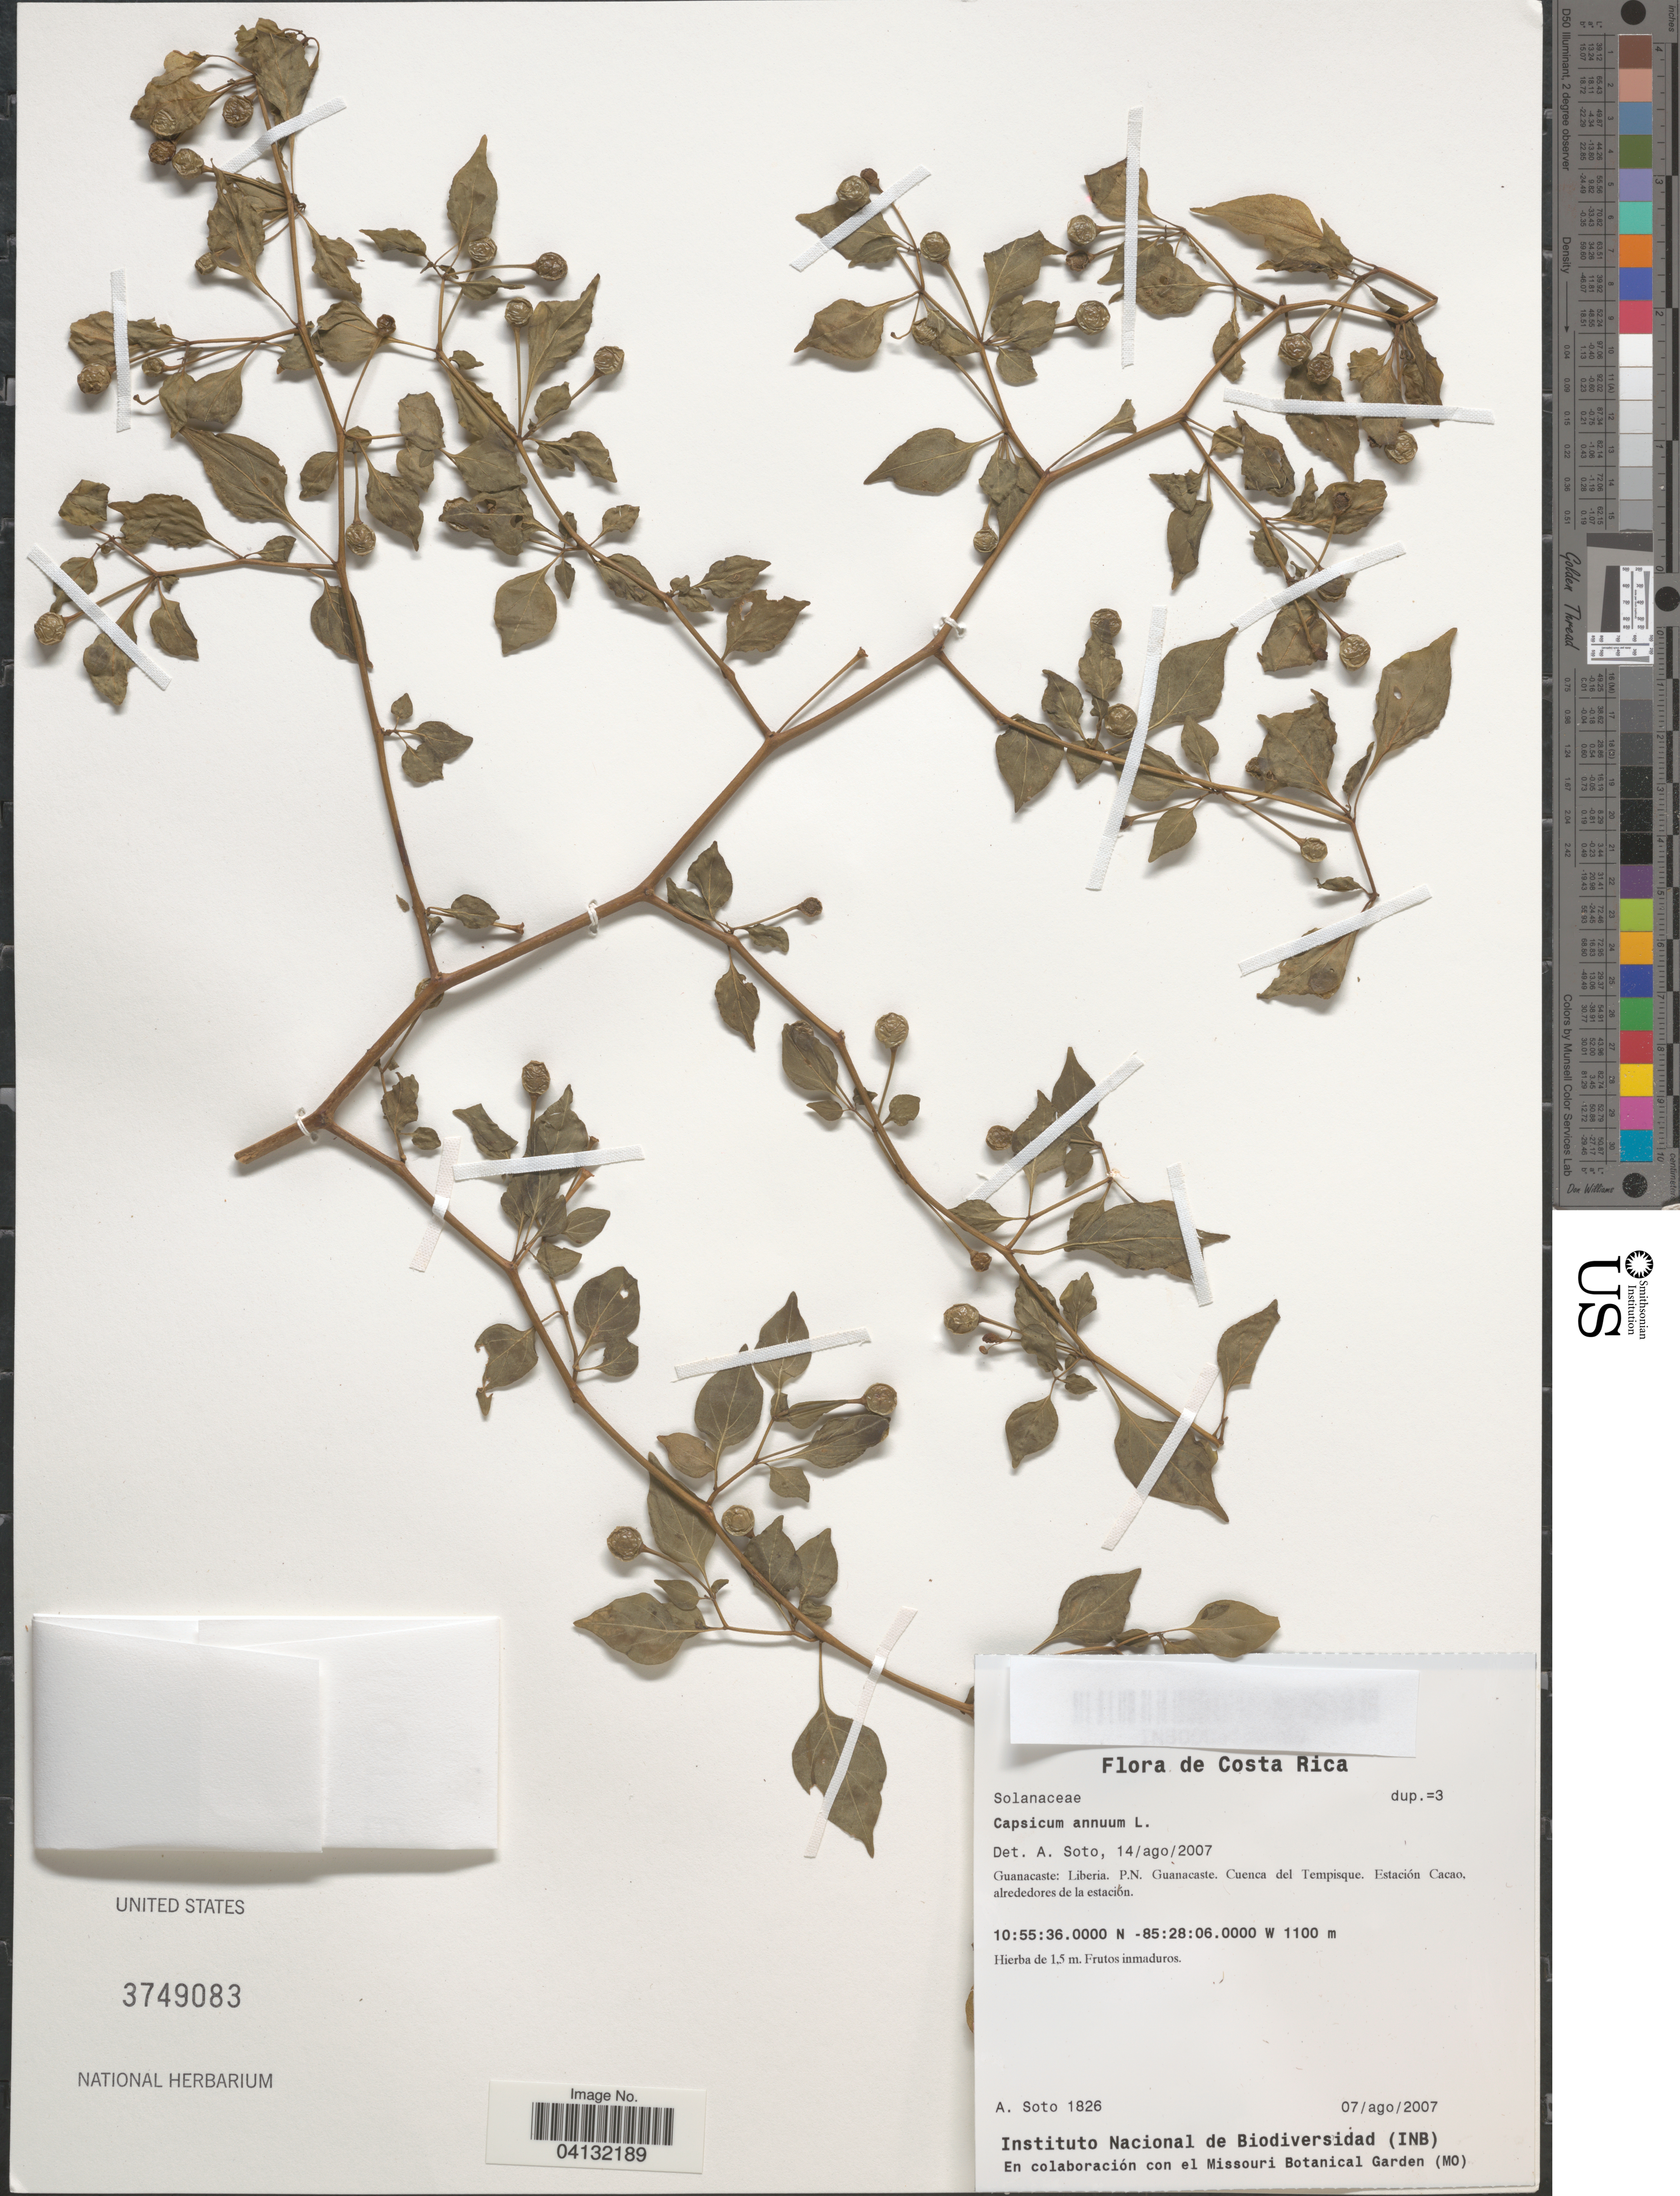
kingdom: Plantae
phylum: Tracheophyta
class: Magnoliopsida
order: Solanales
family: Solanaceae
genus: Capsicum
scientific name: Capsicum annuum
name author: L.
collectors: A. Soto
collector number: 1826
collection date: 2007-08-07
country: Costa Rica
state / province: Guanacaste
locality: Liberia. P.N. Guanacaste. Cuenca del Tempisque. Estación Cacao, alrededores de la estación.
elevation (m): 1100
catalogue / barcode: US 3749083